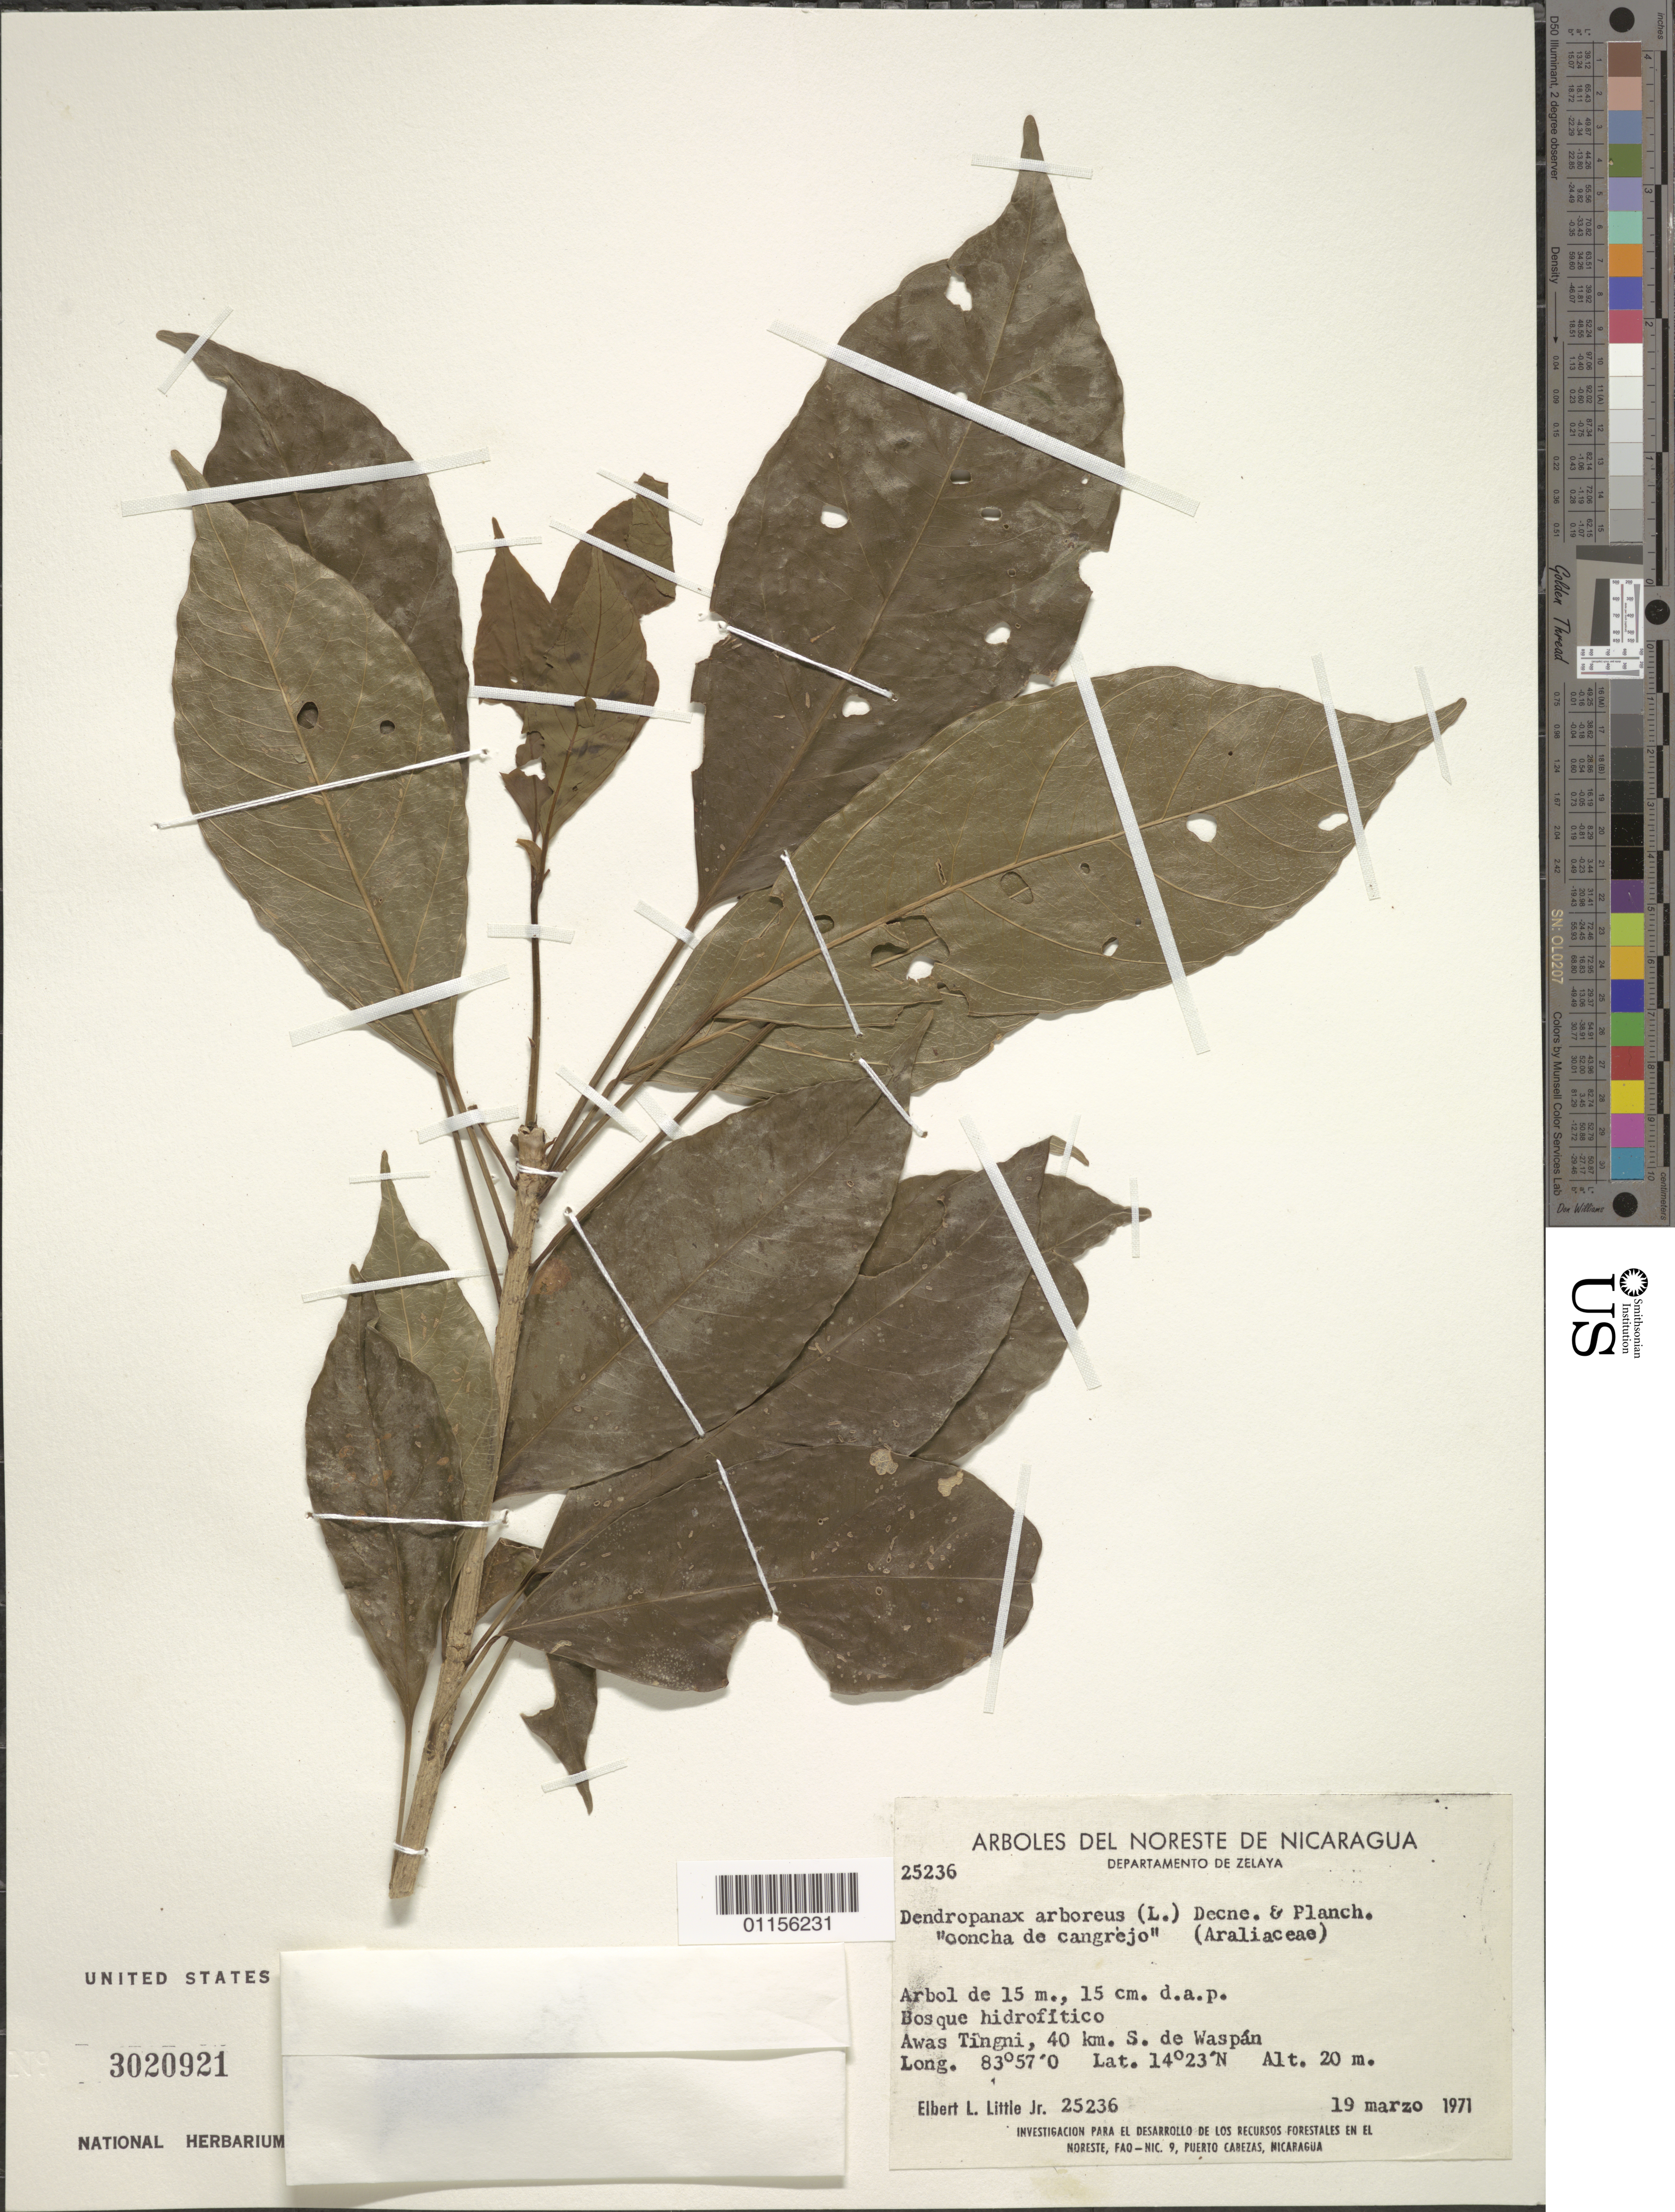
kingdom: Plantae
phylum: Tracheophyta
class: Magnoliopsida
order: Apiales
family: Araliaceae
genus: Dendropanax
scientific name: Dendropanax arboreus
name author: (L.) Decne. & Planch.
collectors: E. L. Little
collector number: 25236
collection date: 1971-03-19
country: Nicaragua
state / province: Atlántico Norte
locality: Awas Tingni, 40 km S de Waspan.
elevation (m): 20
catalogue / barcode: US 3020921